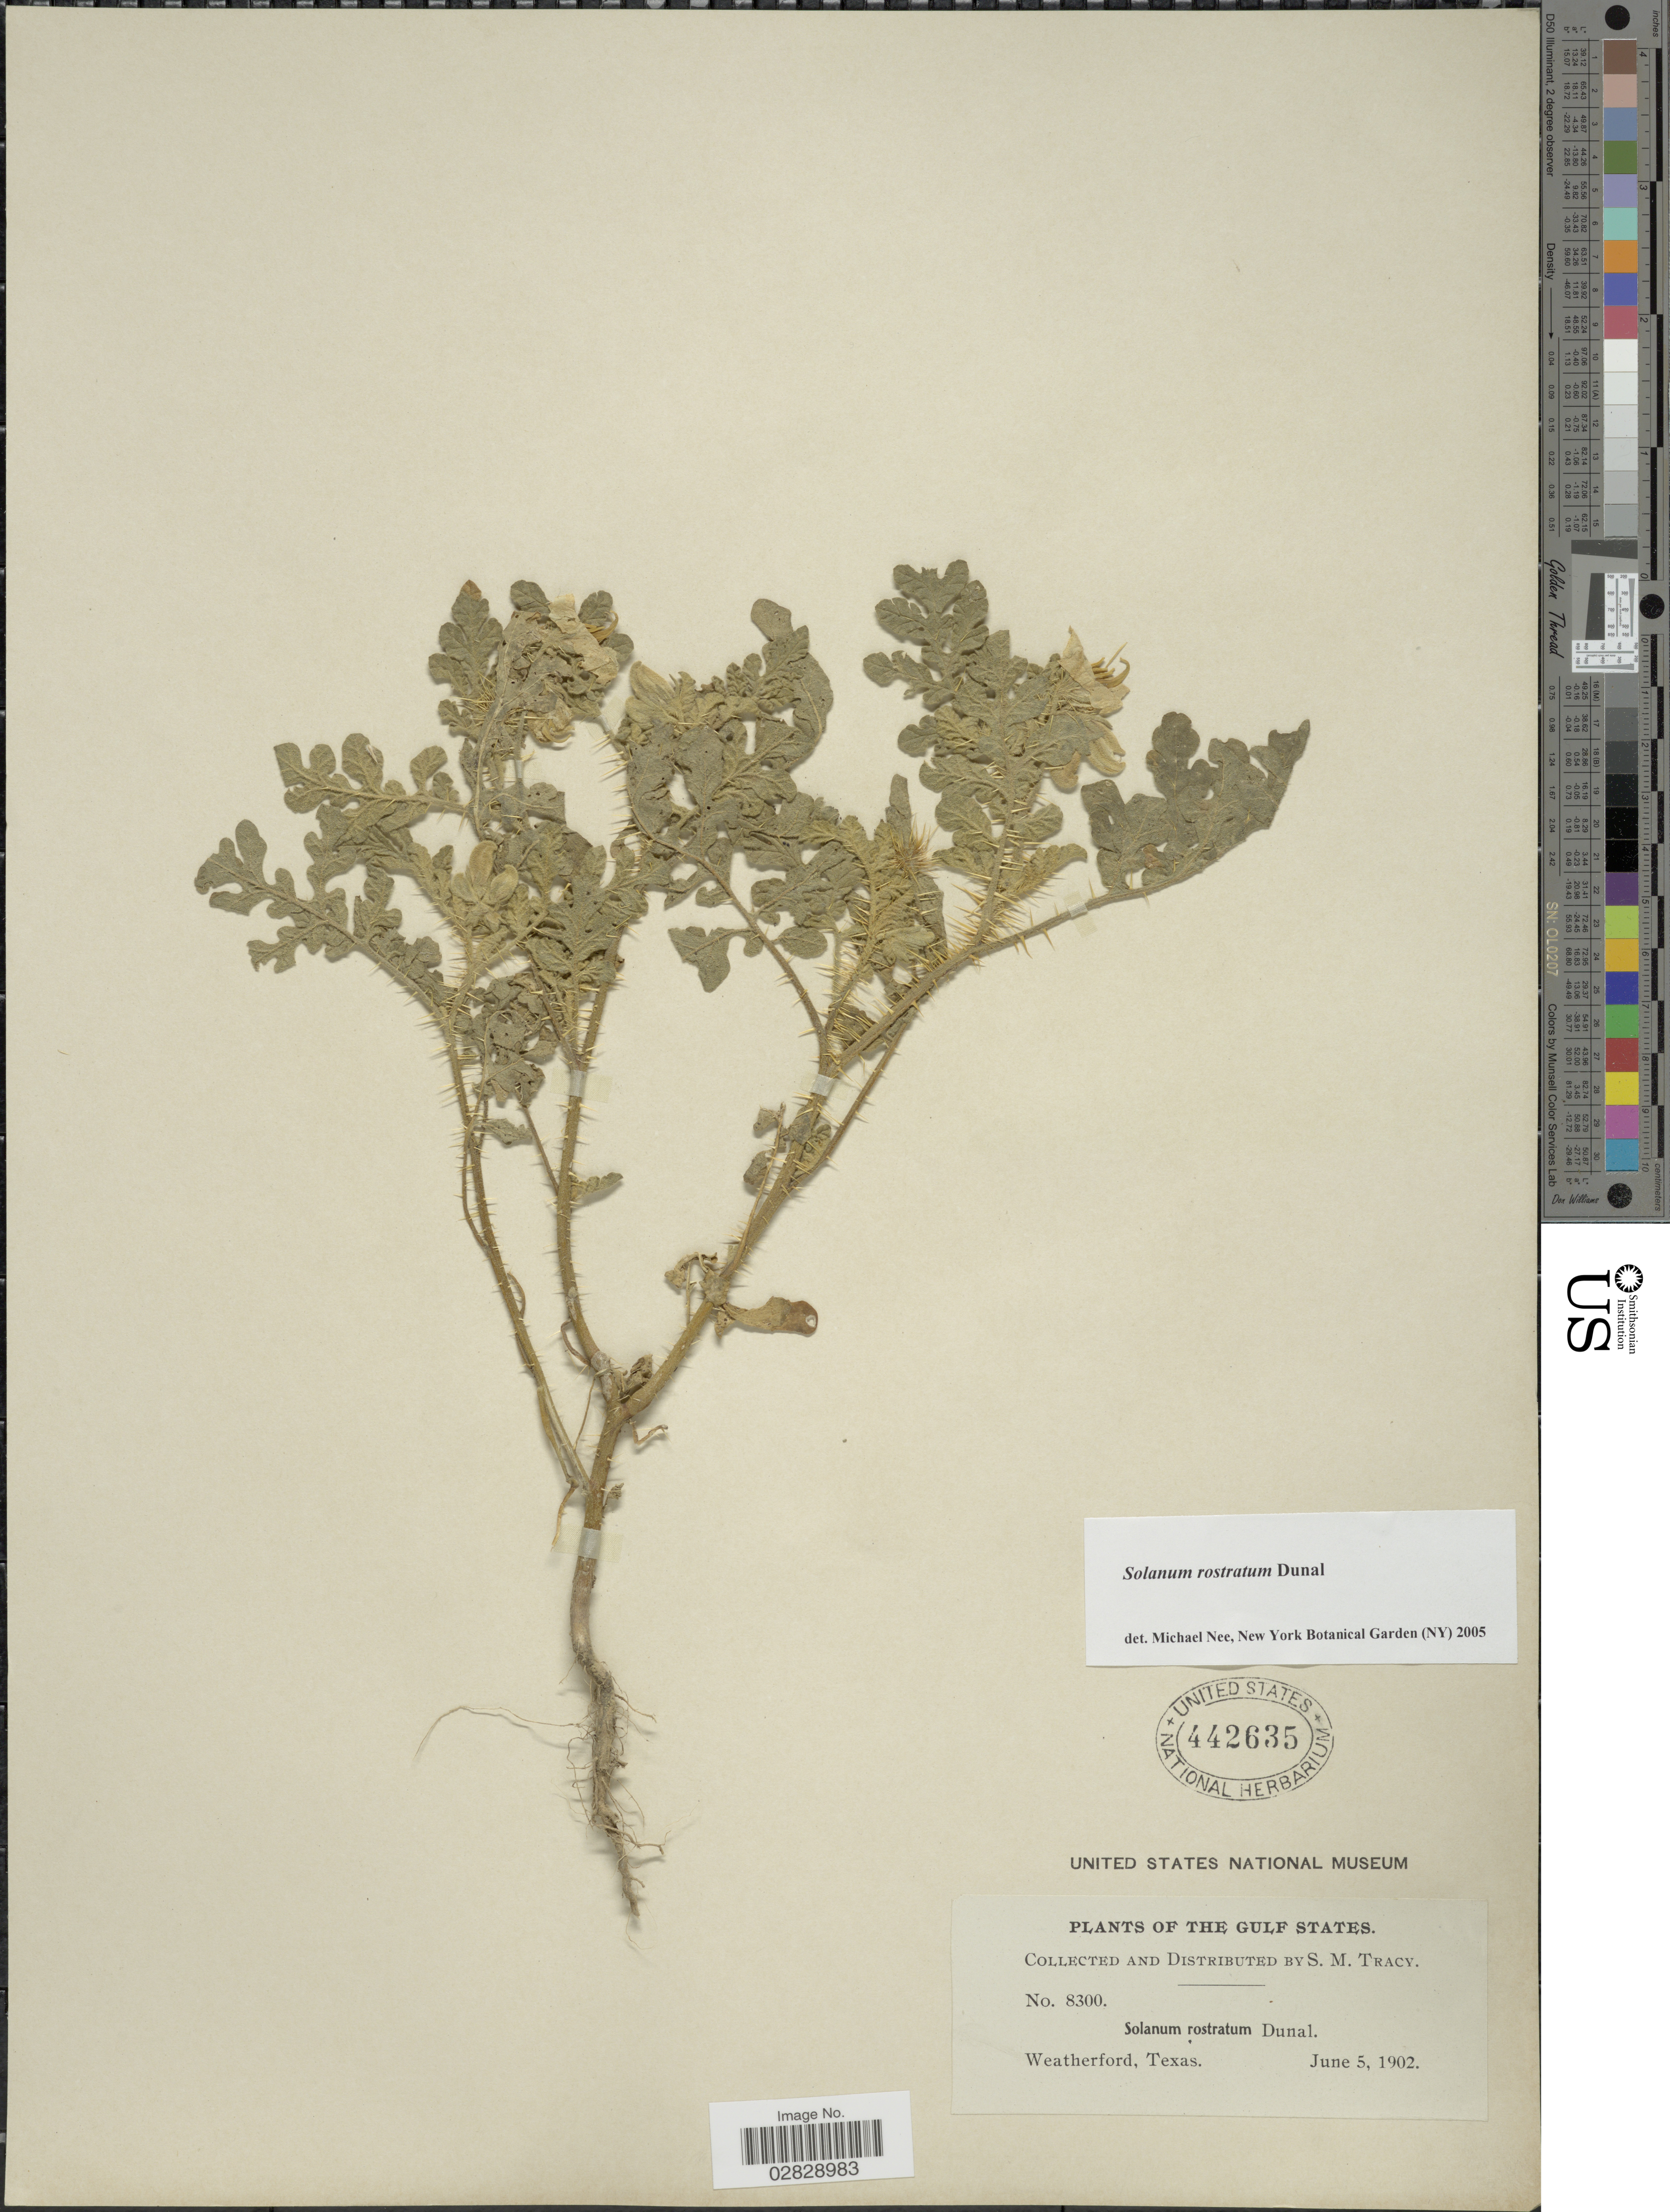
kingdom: Plantae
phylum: Tracheophyta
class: Magnoliopsida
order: Solanales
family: Solanaceae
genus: Solanum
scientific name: Solanum rostratum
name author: Dunal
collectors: S. M. Tracy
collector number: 8300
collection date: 1902-06-05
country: United States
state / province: Texas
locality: Gulf States. Weatherford.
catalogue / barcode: US 442635